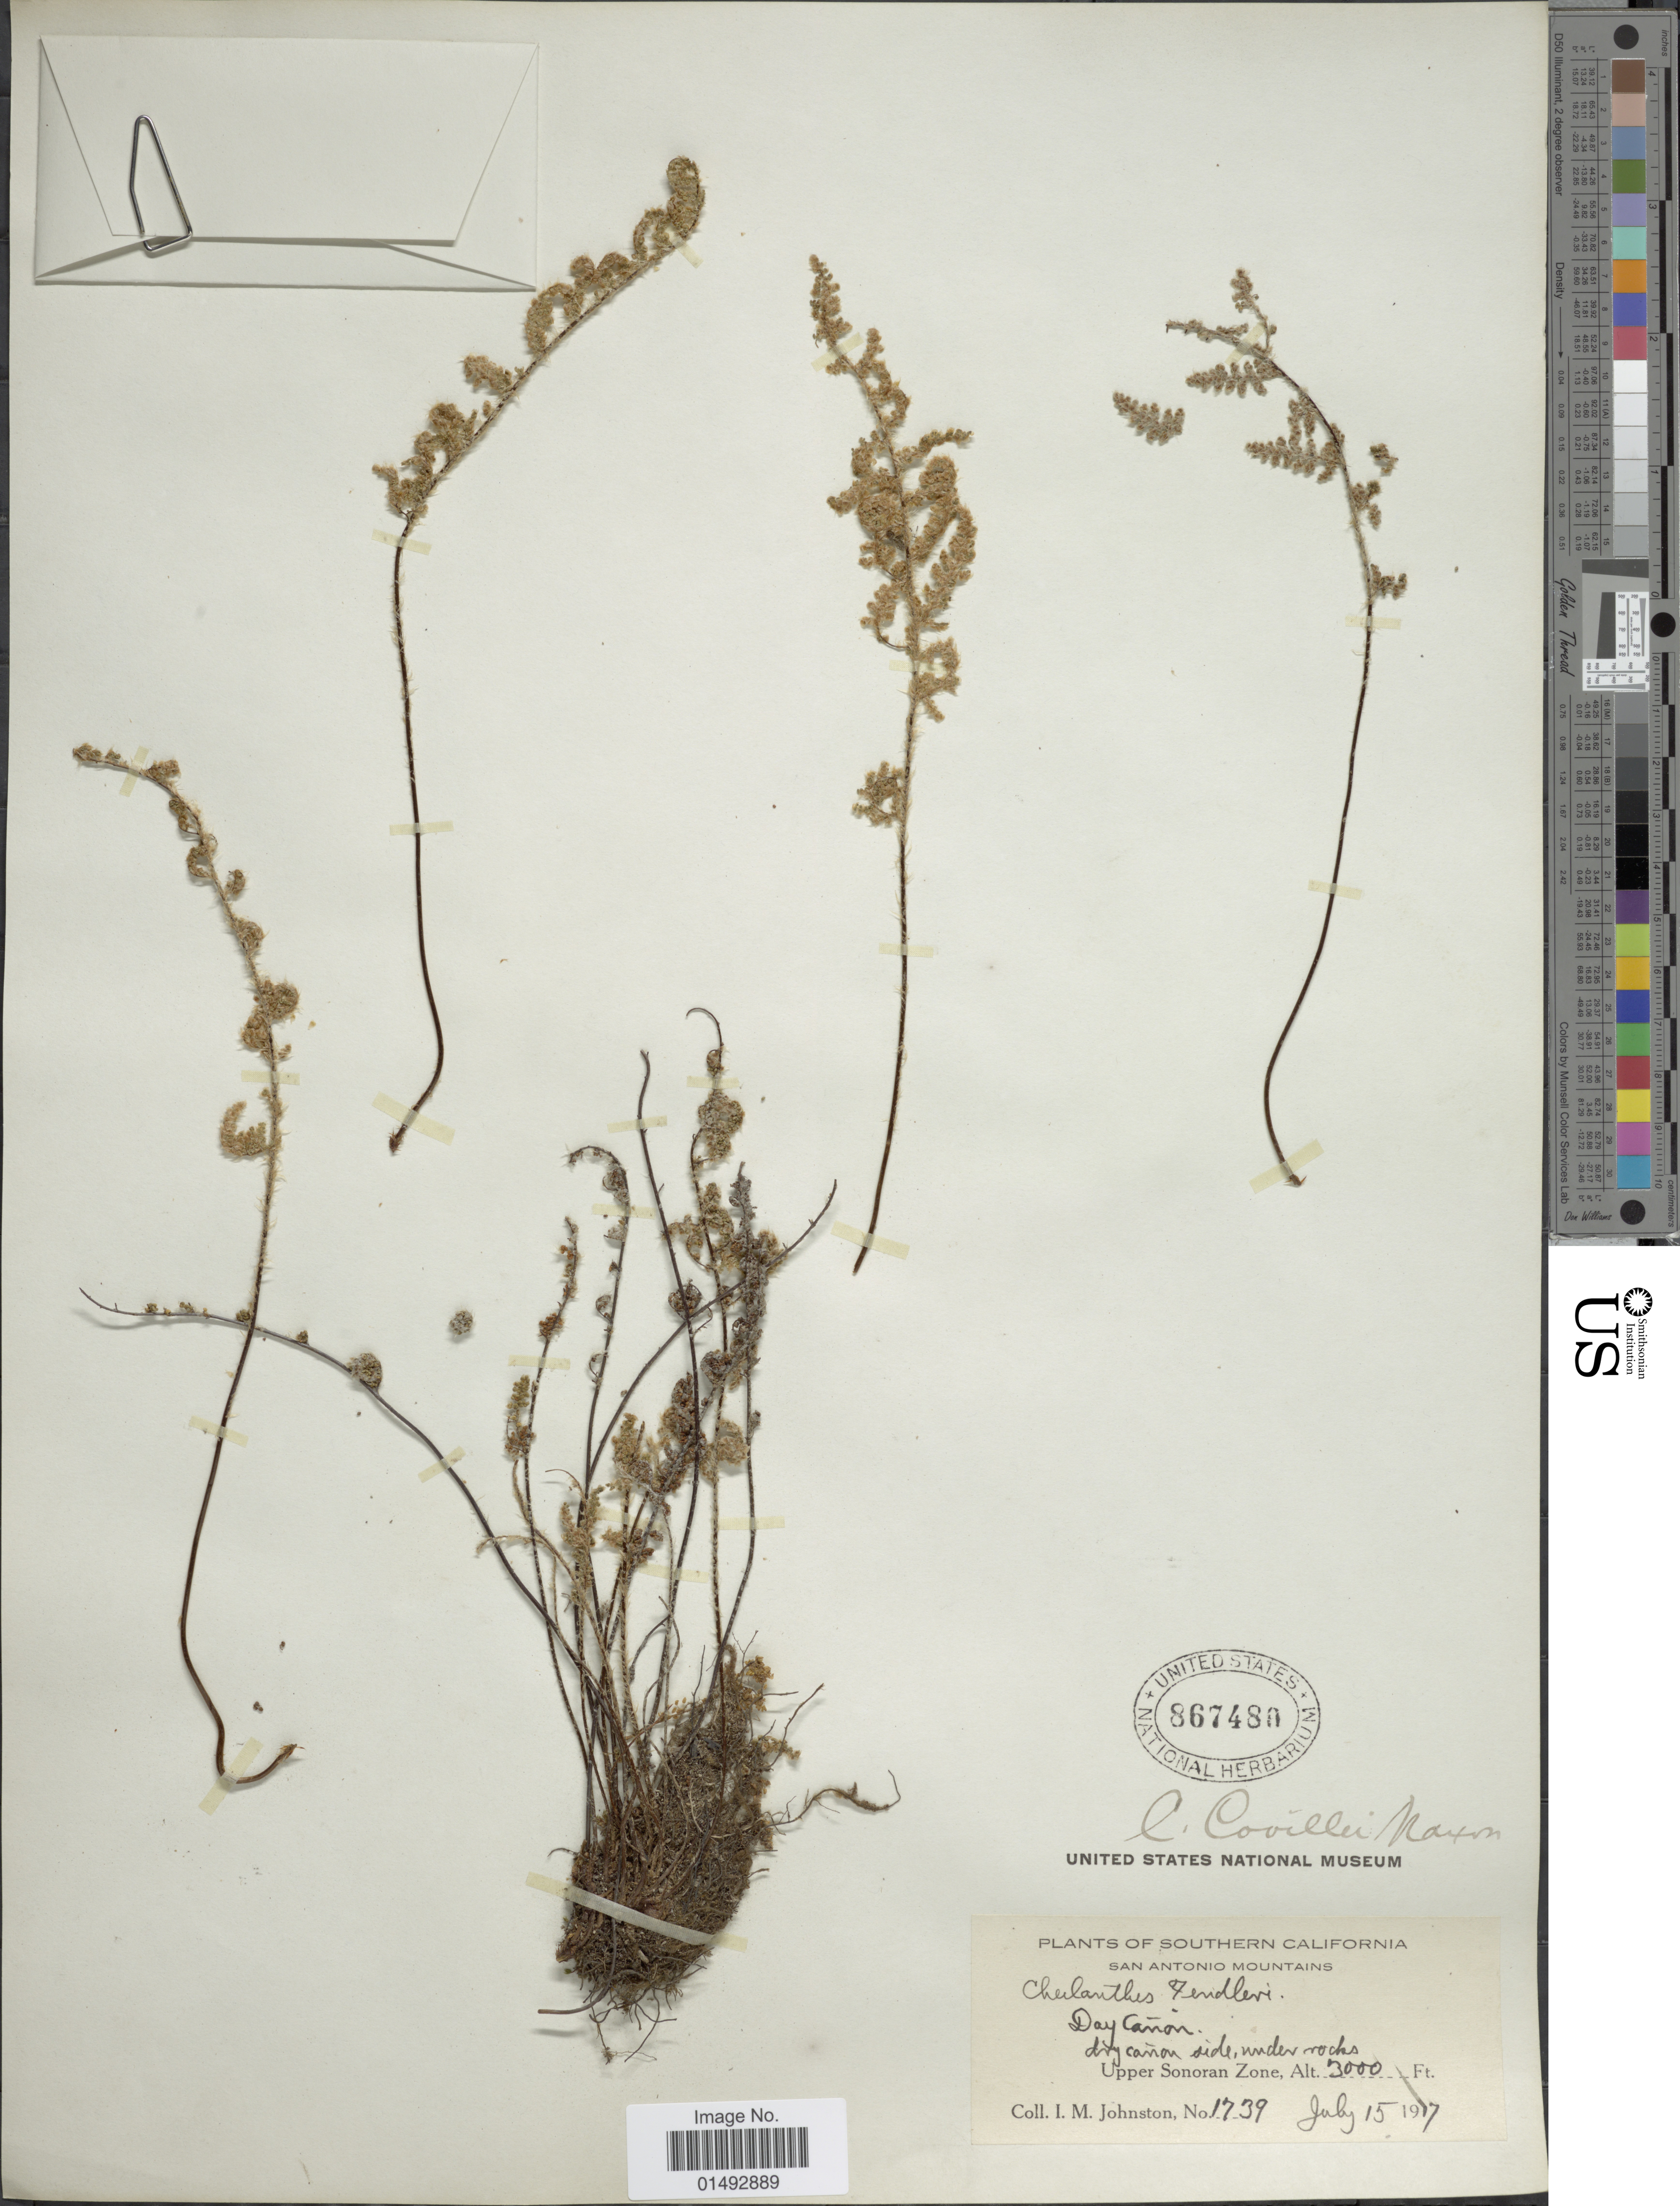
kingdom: Plantae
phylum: Tracheophyta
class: Polypodiopsida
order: Polypodiales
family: Pteridaceae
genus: Myriopteris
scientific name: Myriopteris covillei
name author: (Maxon) Á. Löve & D. Löve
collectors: I.M. Johnston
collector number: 1739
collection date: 1917-07-15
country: United States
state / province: California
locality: Southern California, San Antionio Mountains, Upper Sonoran Zone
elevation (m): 914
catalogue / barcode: US 867480